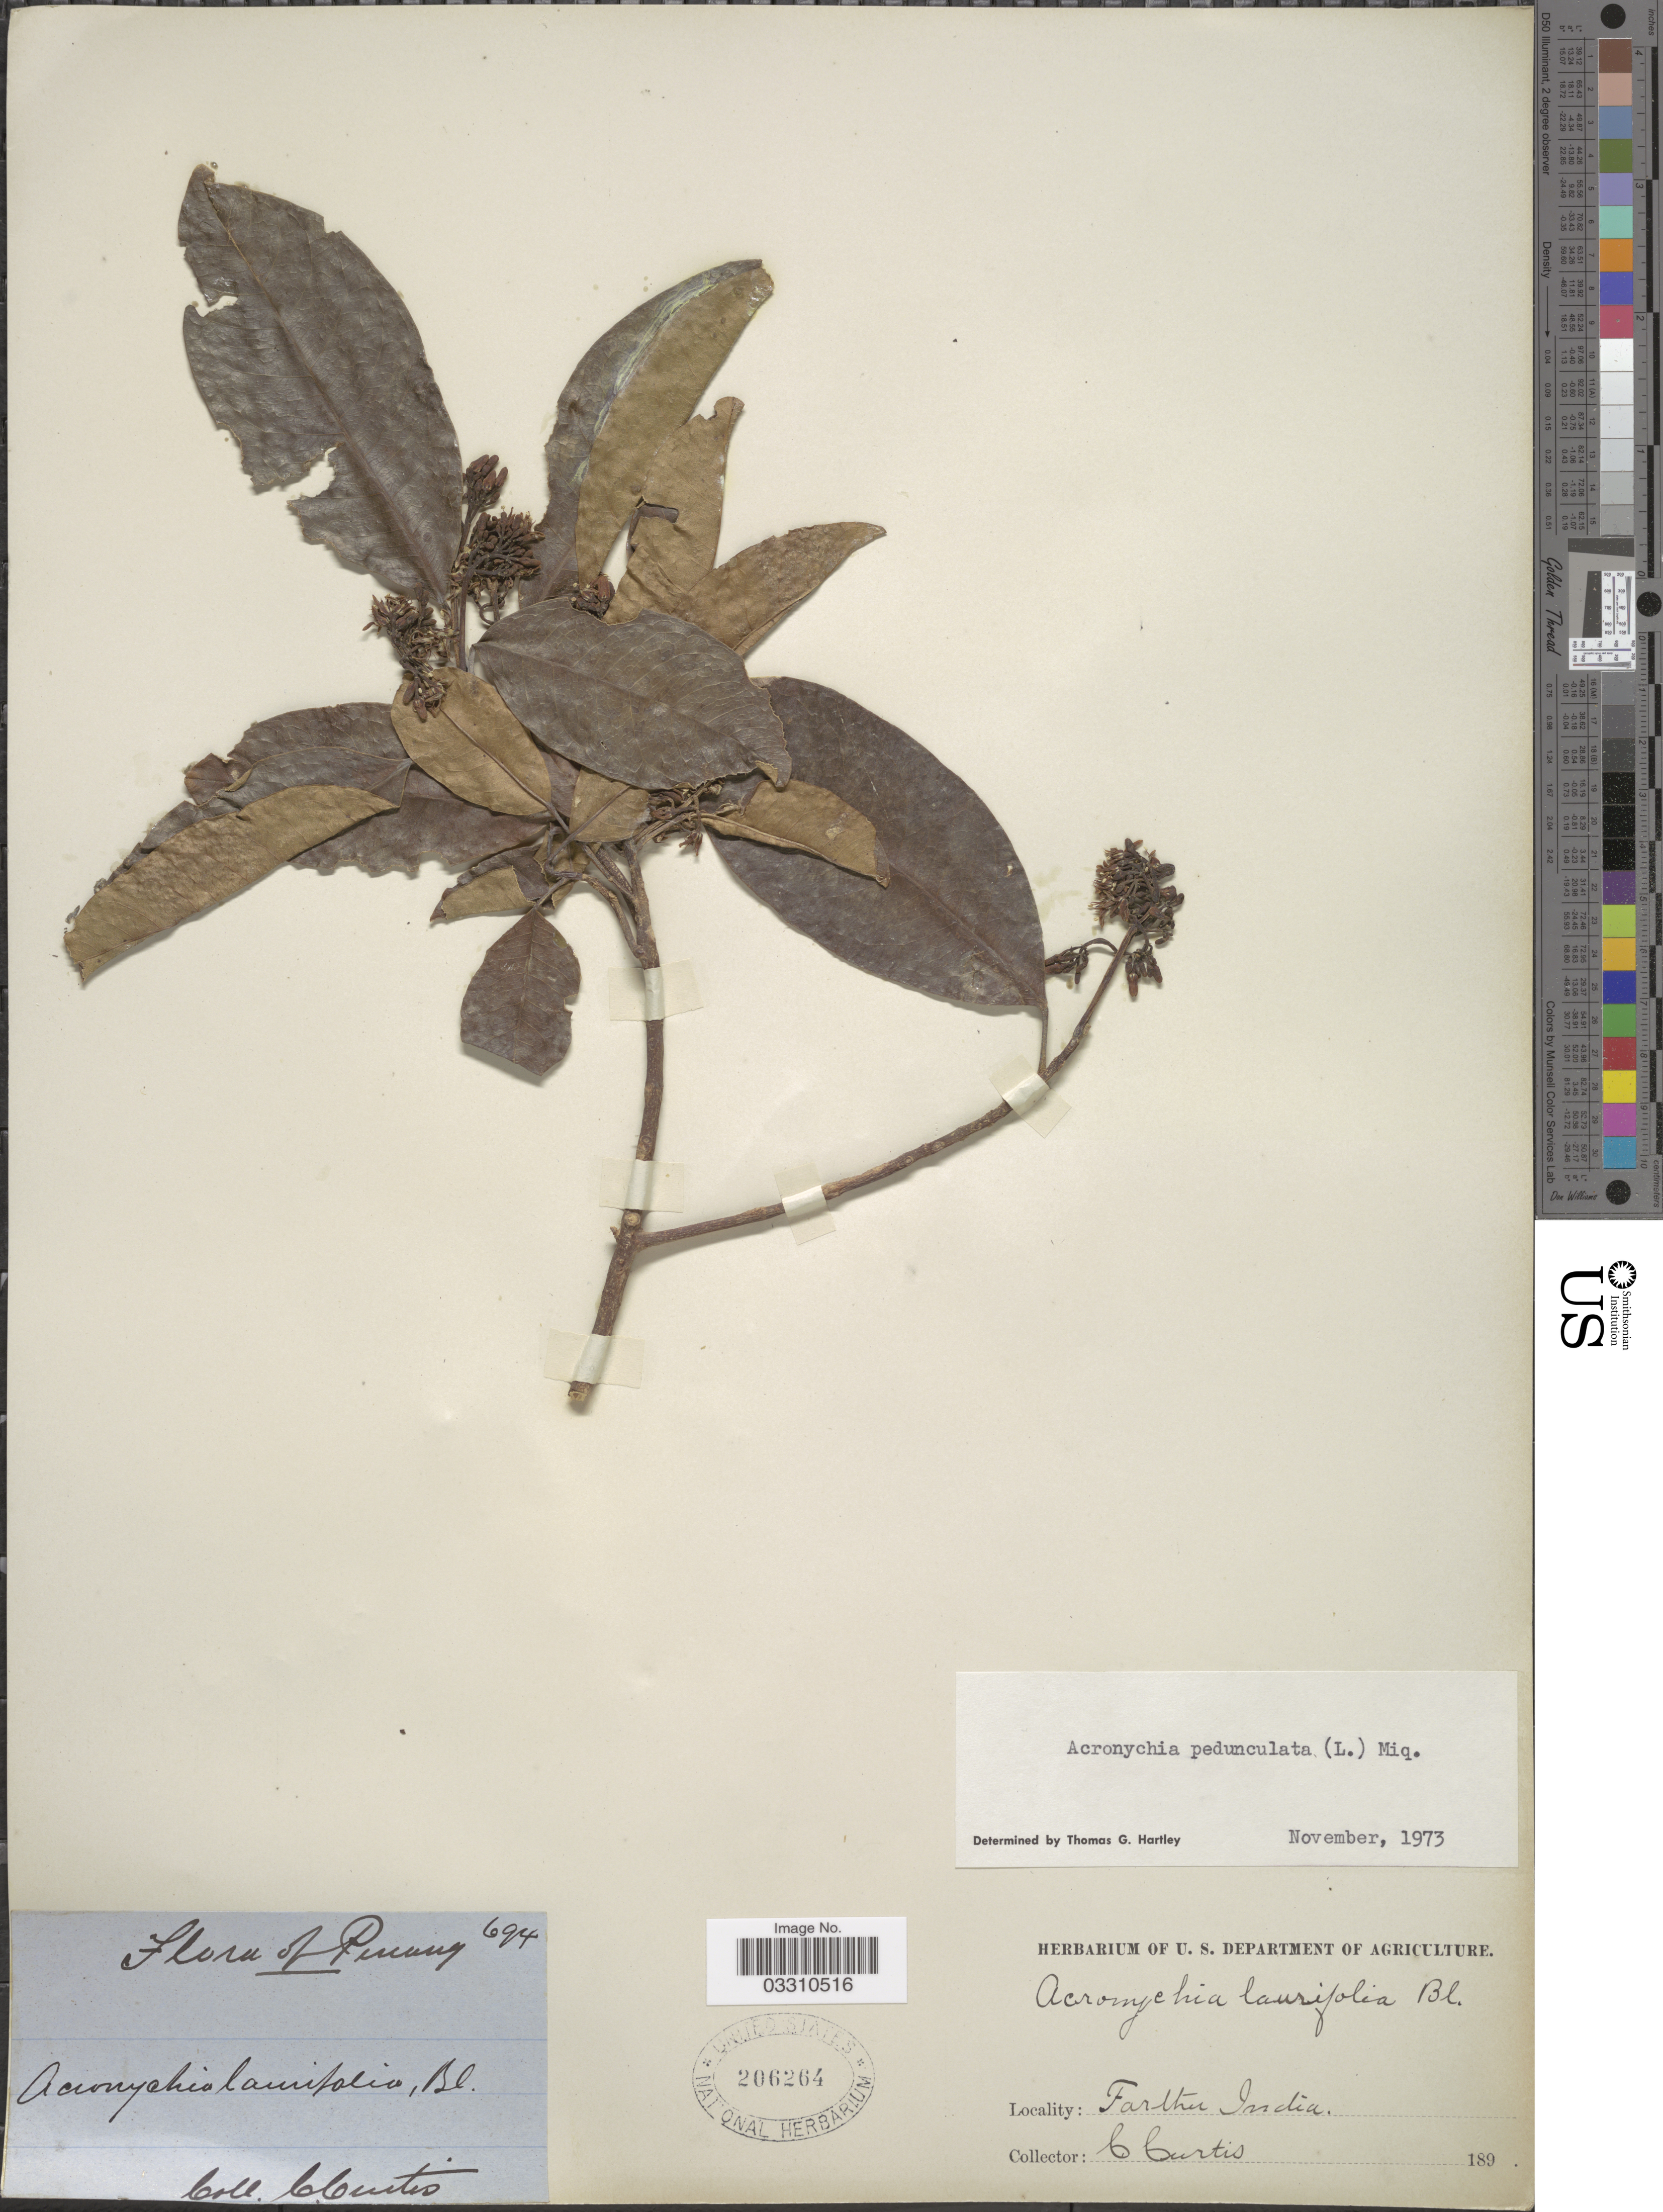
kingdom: Plantae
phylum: Tracheophyta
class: Magnoliopsida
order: Sapindales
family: Rutaceae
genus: Acronychia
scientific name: Acronychia pedunculata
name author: (L.) Miq.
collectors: C. Curtis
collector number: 694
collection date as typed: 189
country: Malaysia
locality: Penang, Father India.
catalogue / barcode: US 206264